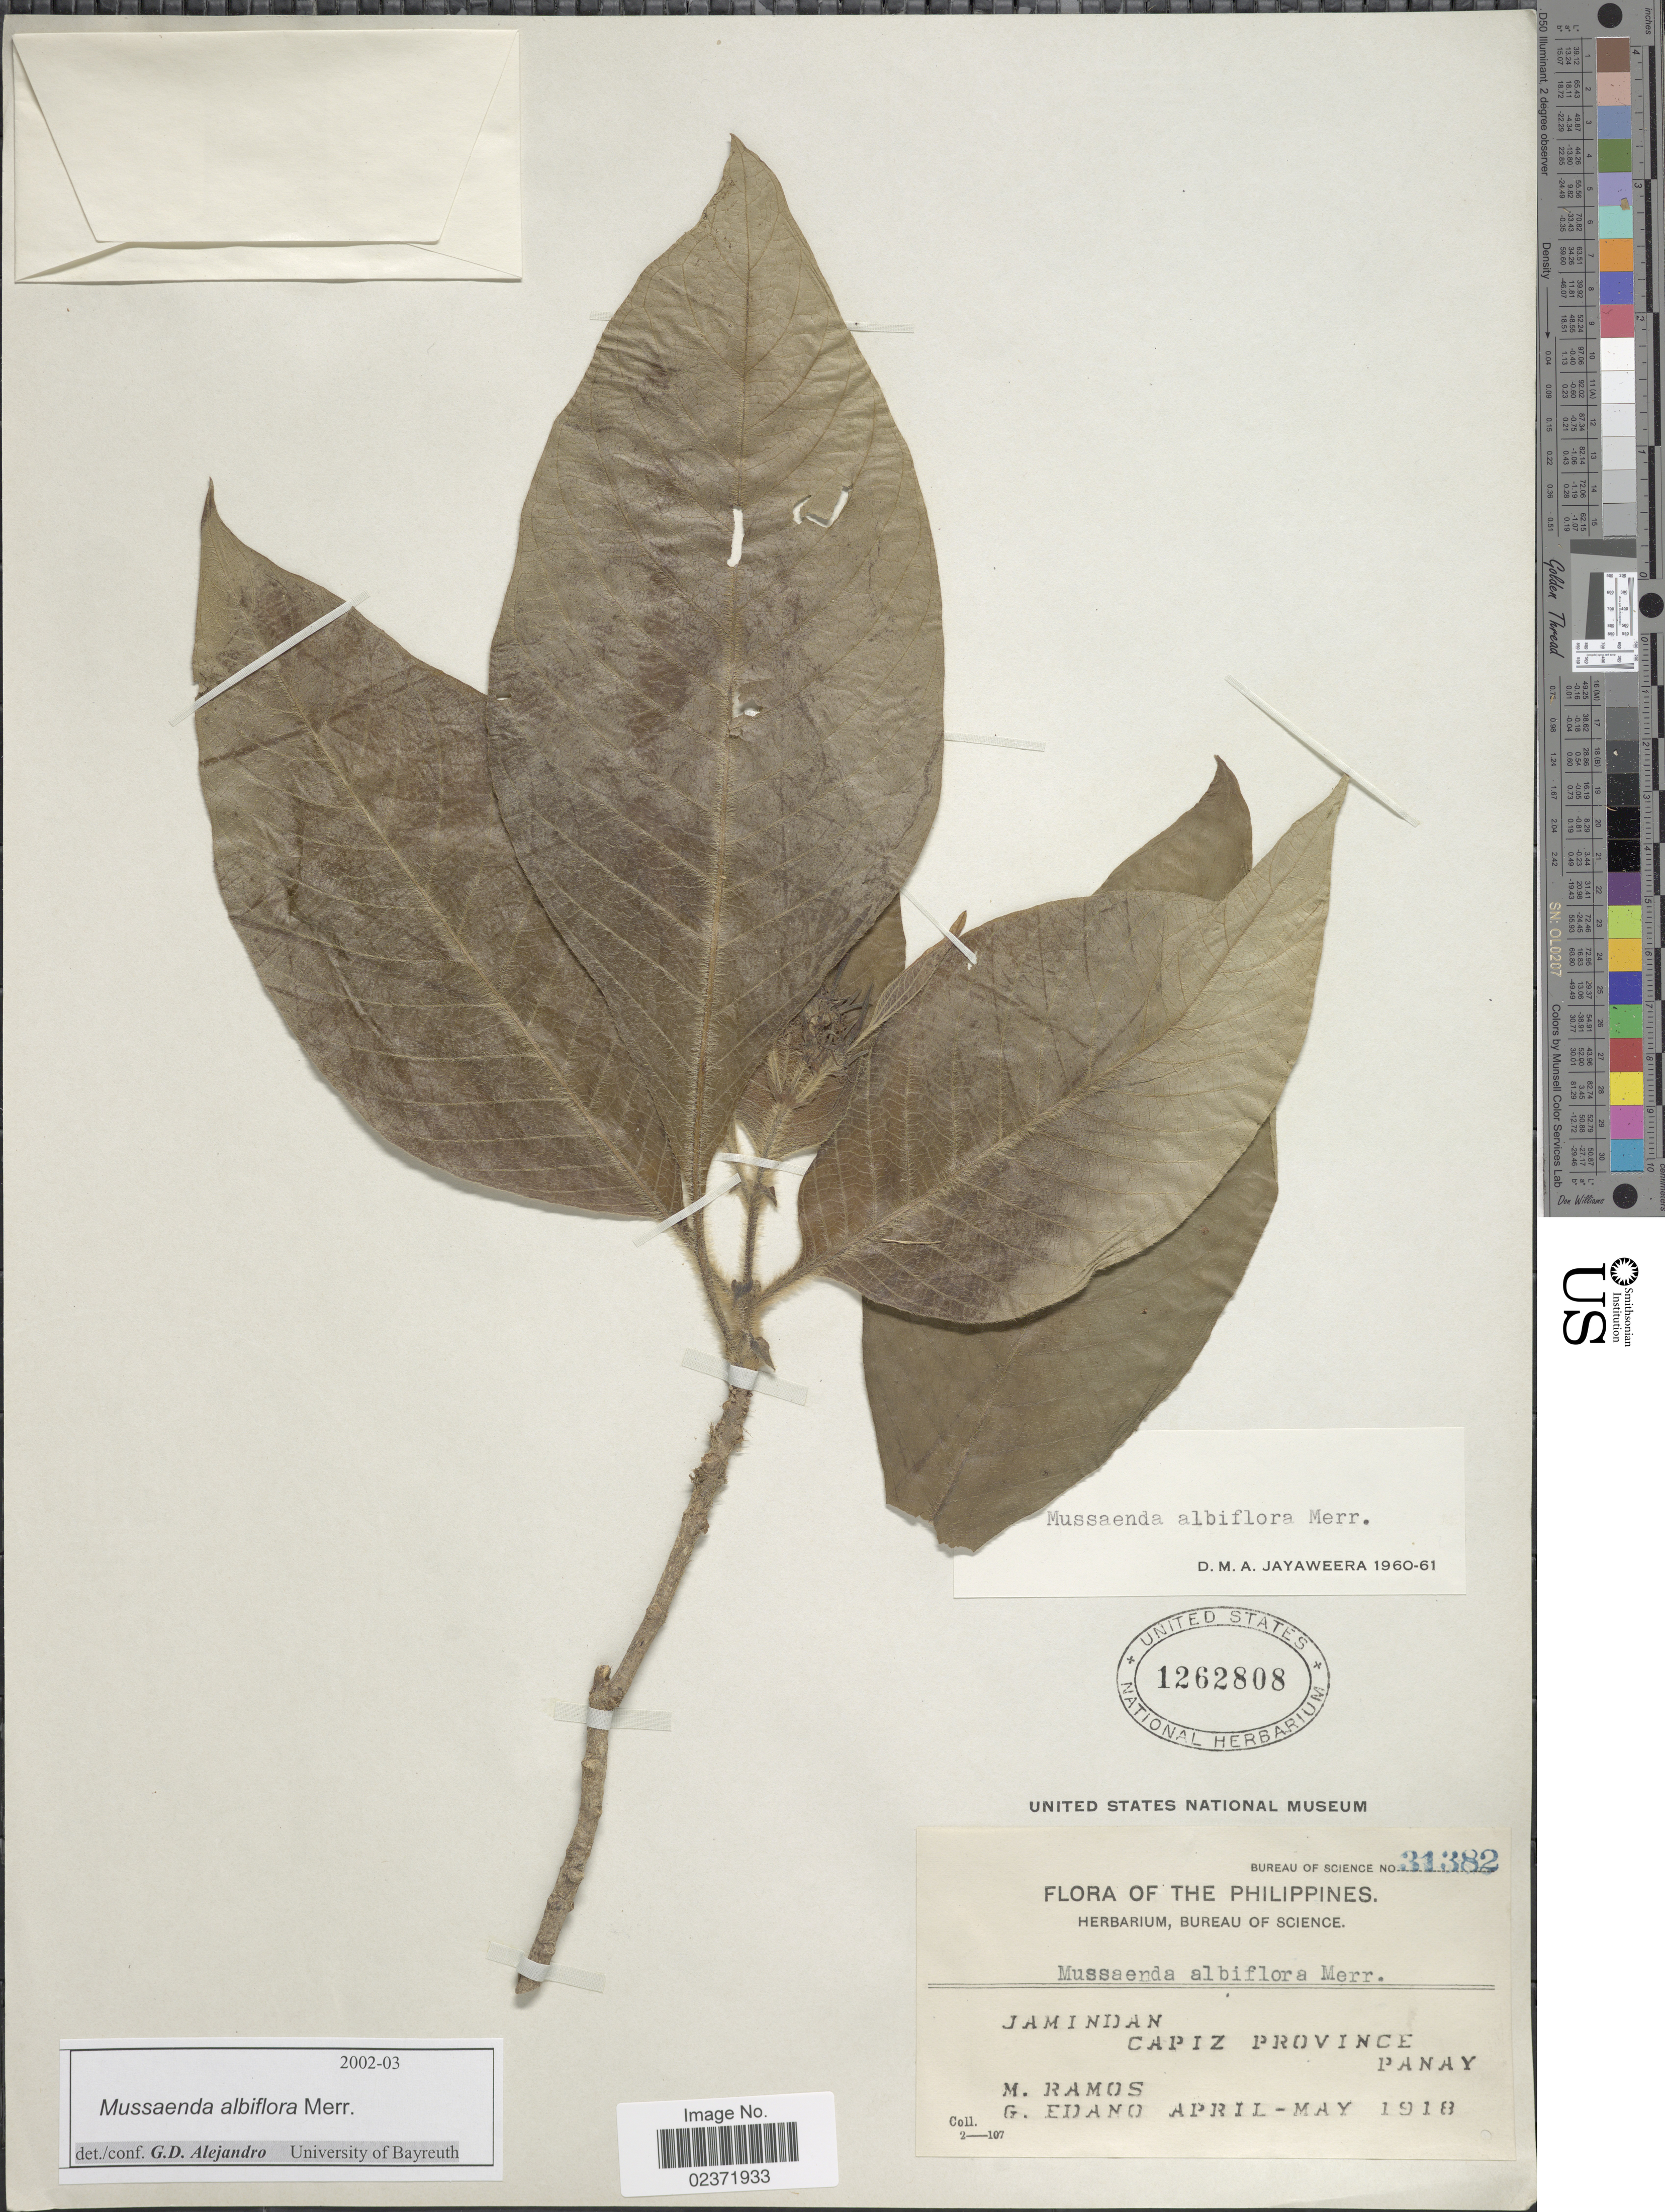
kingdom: Plantae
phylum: Tracheophyta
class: Magnoliopsida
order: Gentianales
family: Rubiaceae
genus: Mussaenda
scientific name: Mussaenda albiflora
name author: Merr.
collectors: M. Ramos & G. Edaño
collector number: Bureau Of Science 31382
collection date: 1918-04/1918-05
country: Philippines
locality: Jamindan Capiz Province Panay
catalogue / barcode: US 1262808